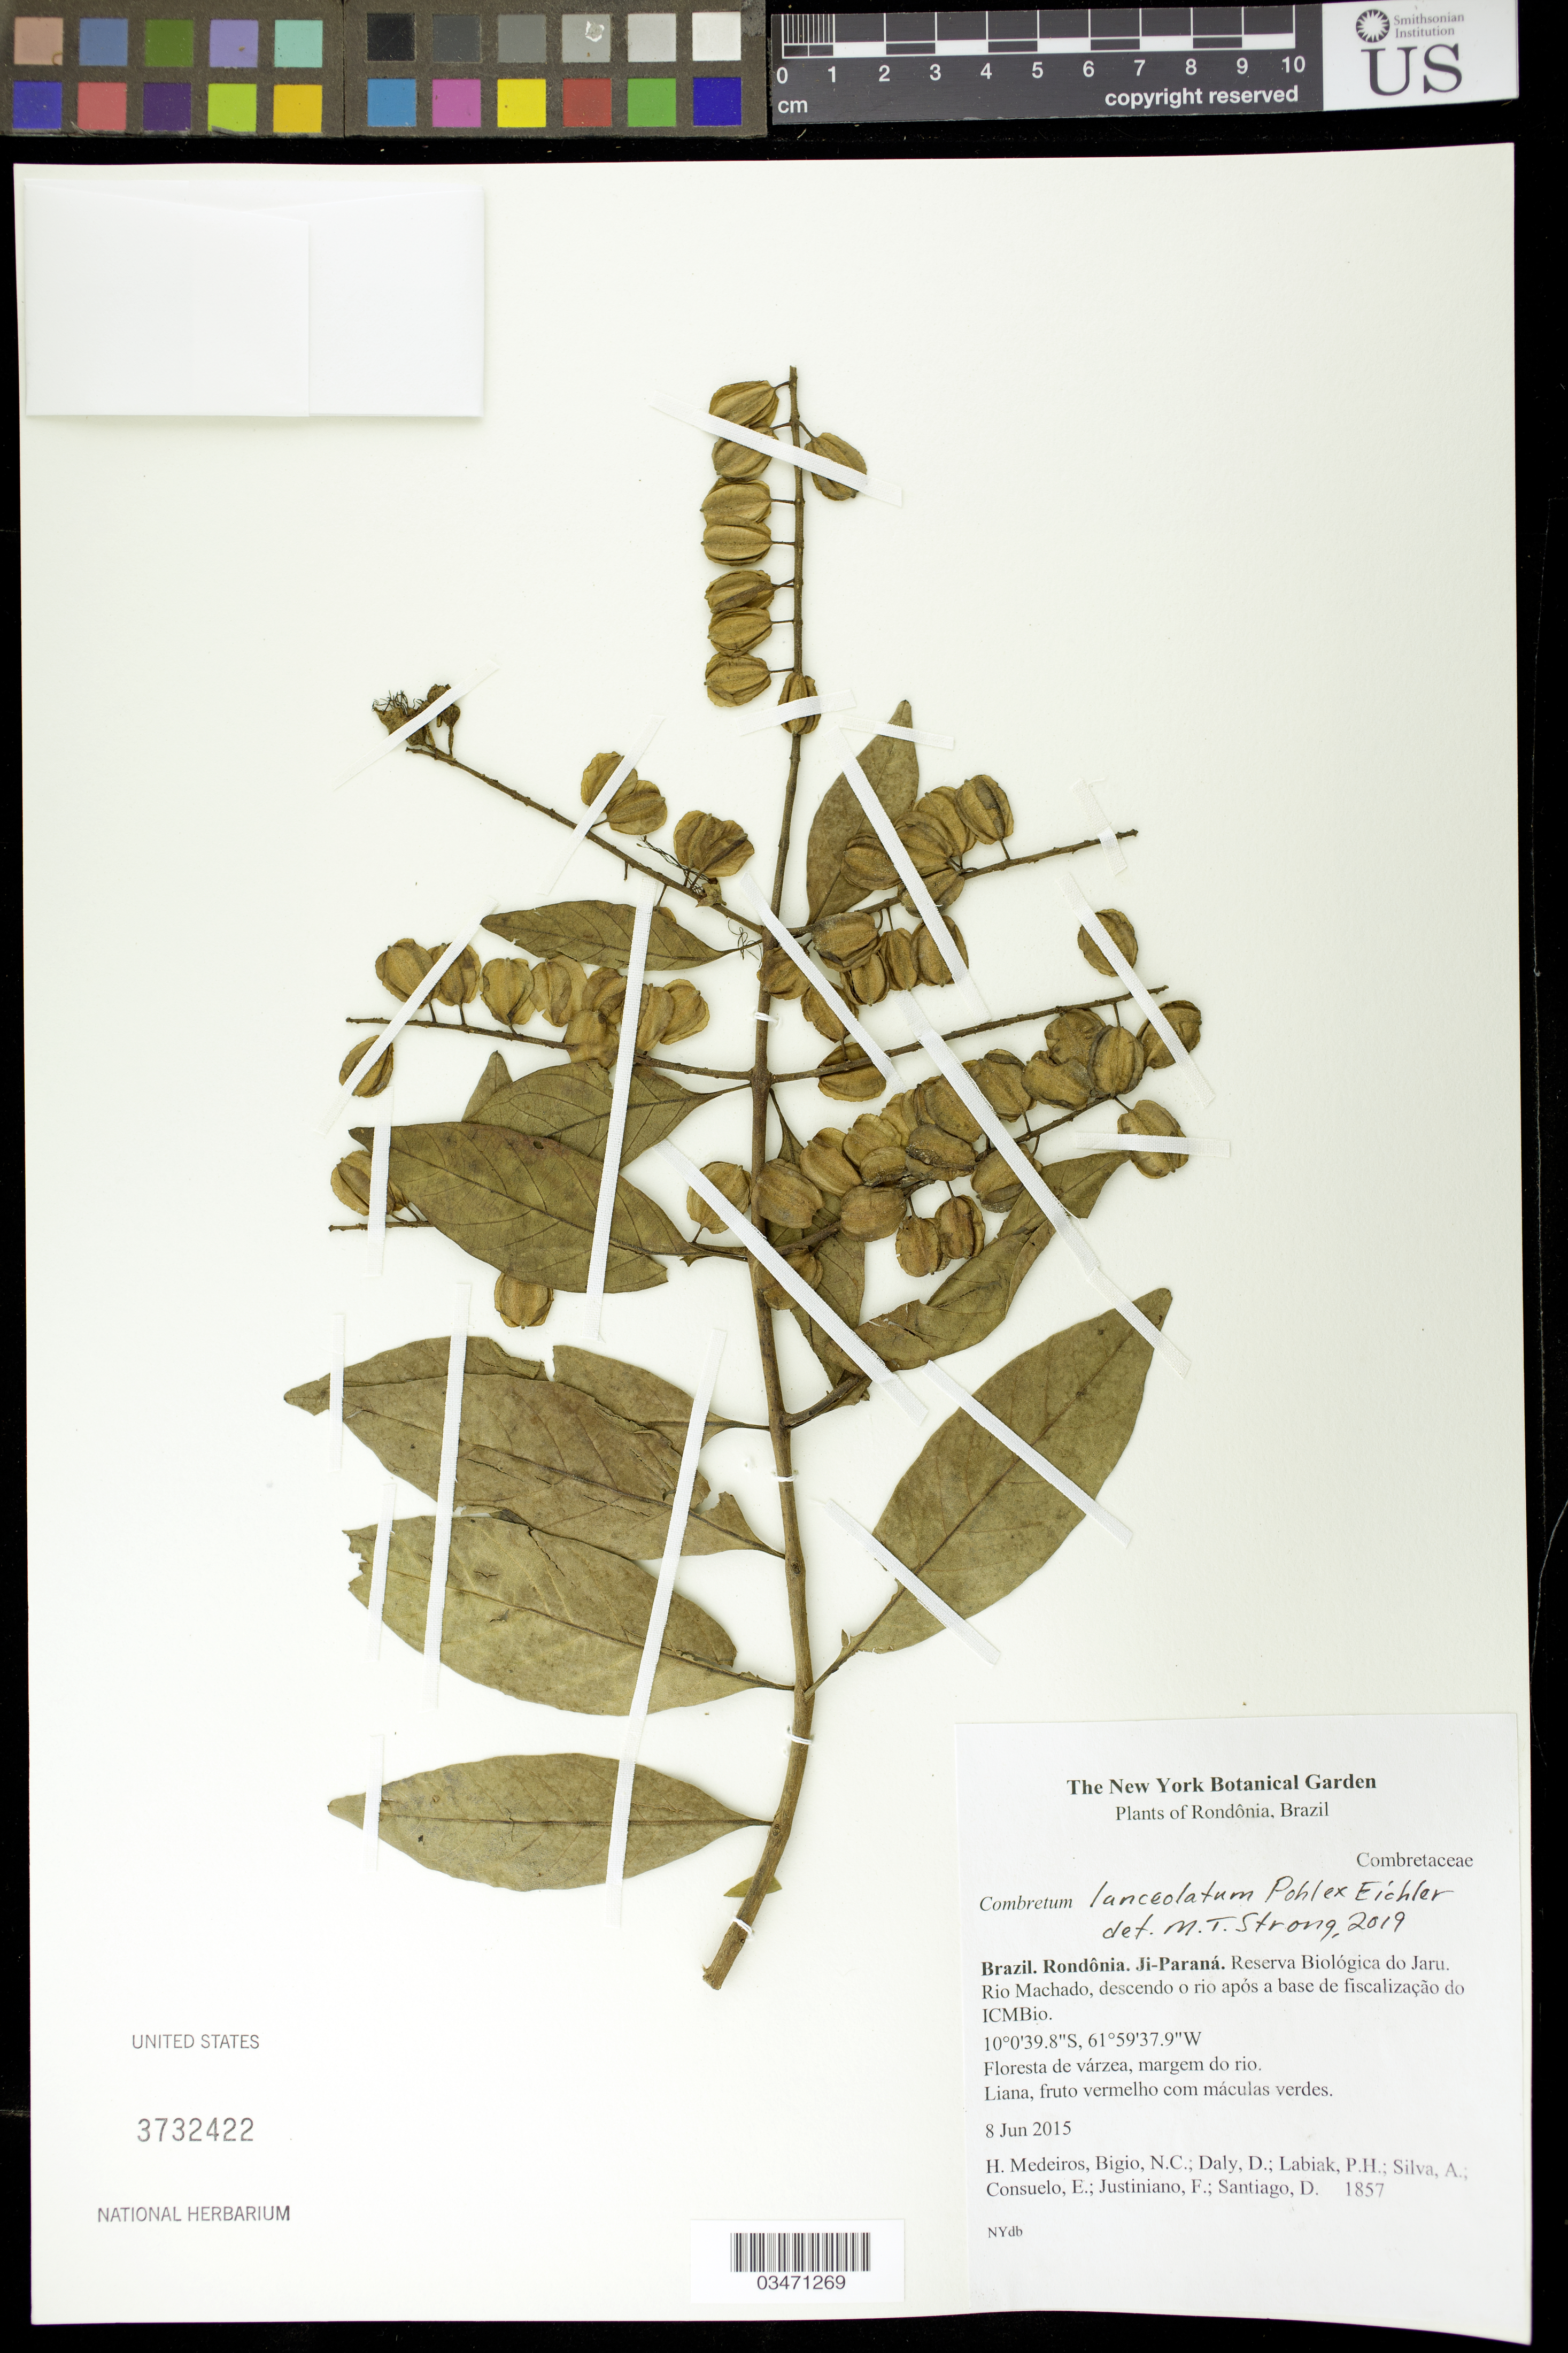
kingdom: Plantae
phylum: Tracheophyta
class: Magnoliopsida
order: Myrtales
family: Combretaceae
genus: Combretum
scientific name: Combretum lanceolatum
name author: Pohl ex Eichler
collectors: H. Medeiros, N. C. Bigio, D. Daly, P. H. Labiak, A. Silva, E. Consuelo, F. Justiniano & D. Santiago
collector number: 1857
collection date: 2015-06-08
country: Brazil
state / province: Rondônia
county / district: Ji-Paraná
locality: Reserva Biologica do Jaru. Rio Jaru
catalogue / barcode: US 3732422